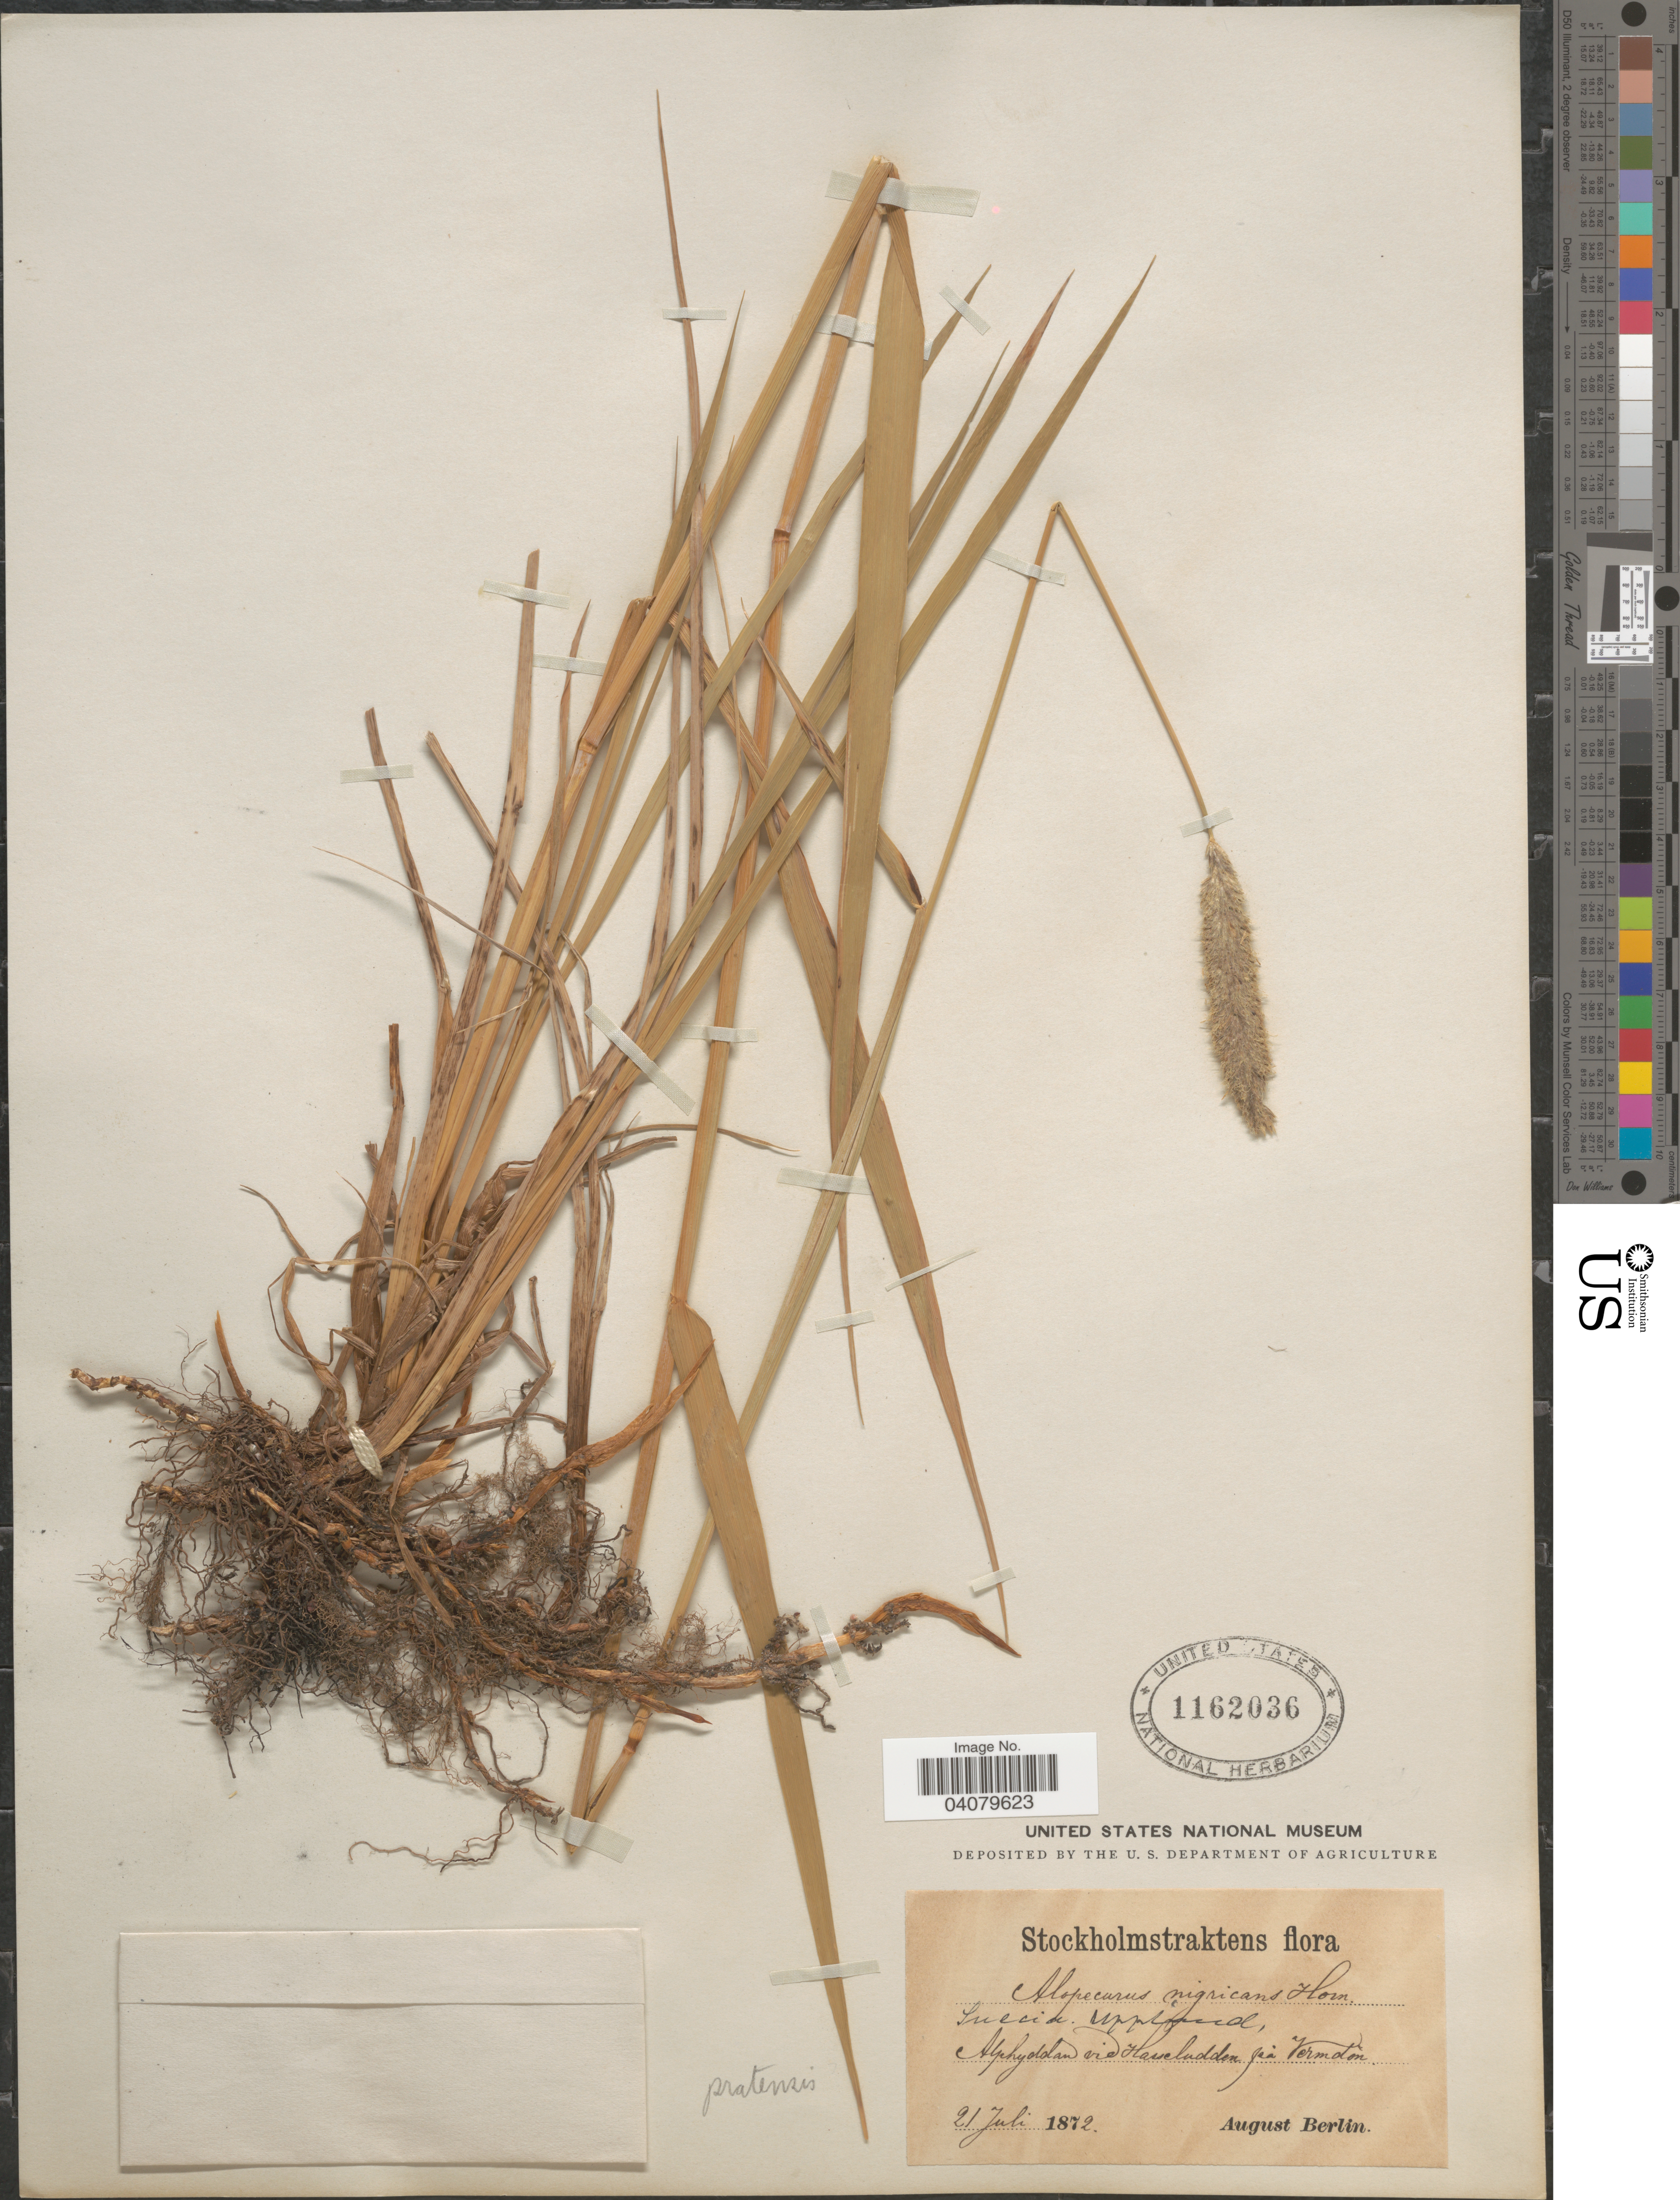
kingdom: Plantae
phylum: Tracheophyta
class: Liliopsida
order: Poales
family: Poaceae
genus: Alopecurus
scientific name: Alopecurus pratensis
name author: L.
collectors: A. Berlin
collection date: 1872-07-21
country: Sweden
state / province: Stockholm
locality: Stockholmstraktens. Alphydolan vid Hasseludden pei Vermdon.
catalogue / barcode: US 1162036